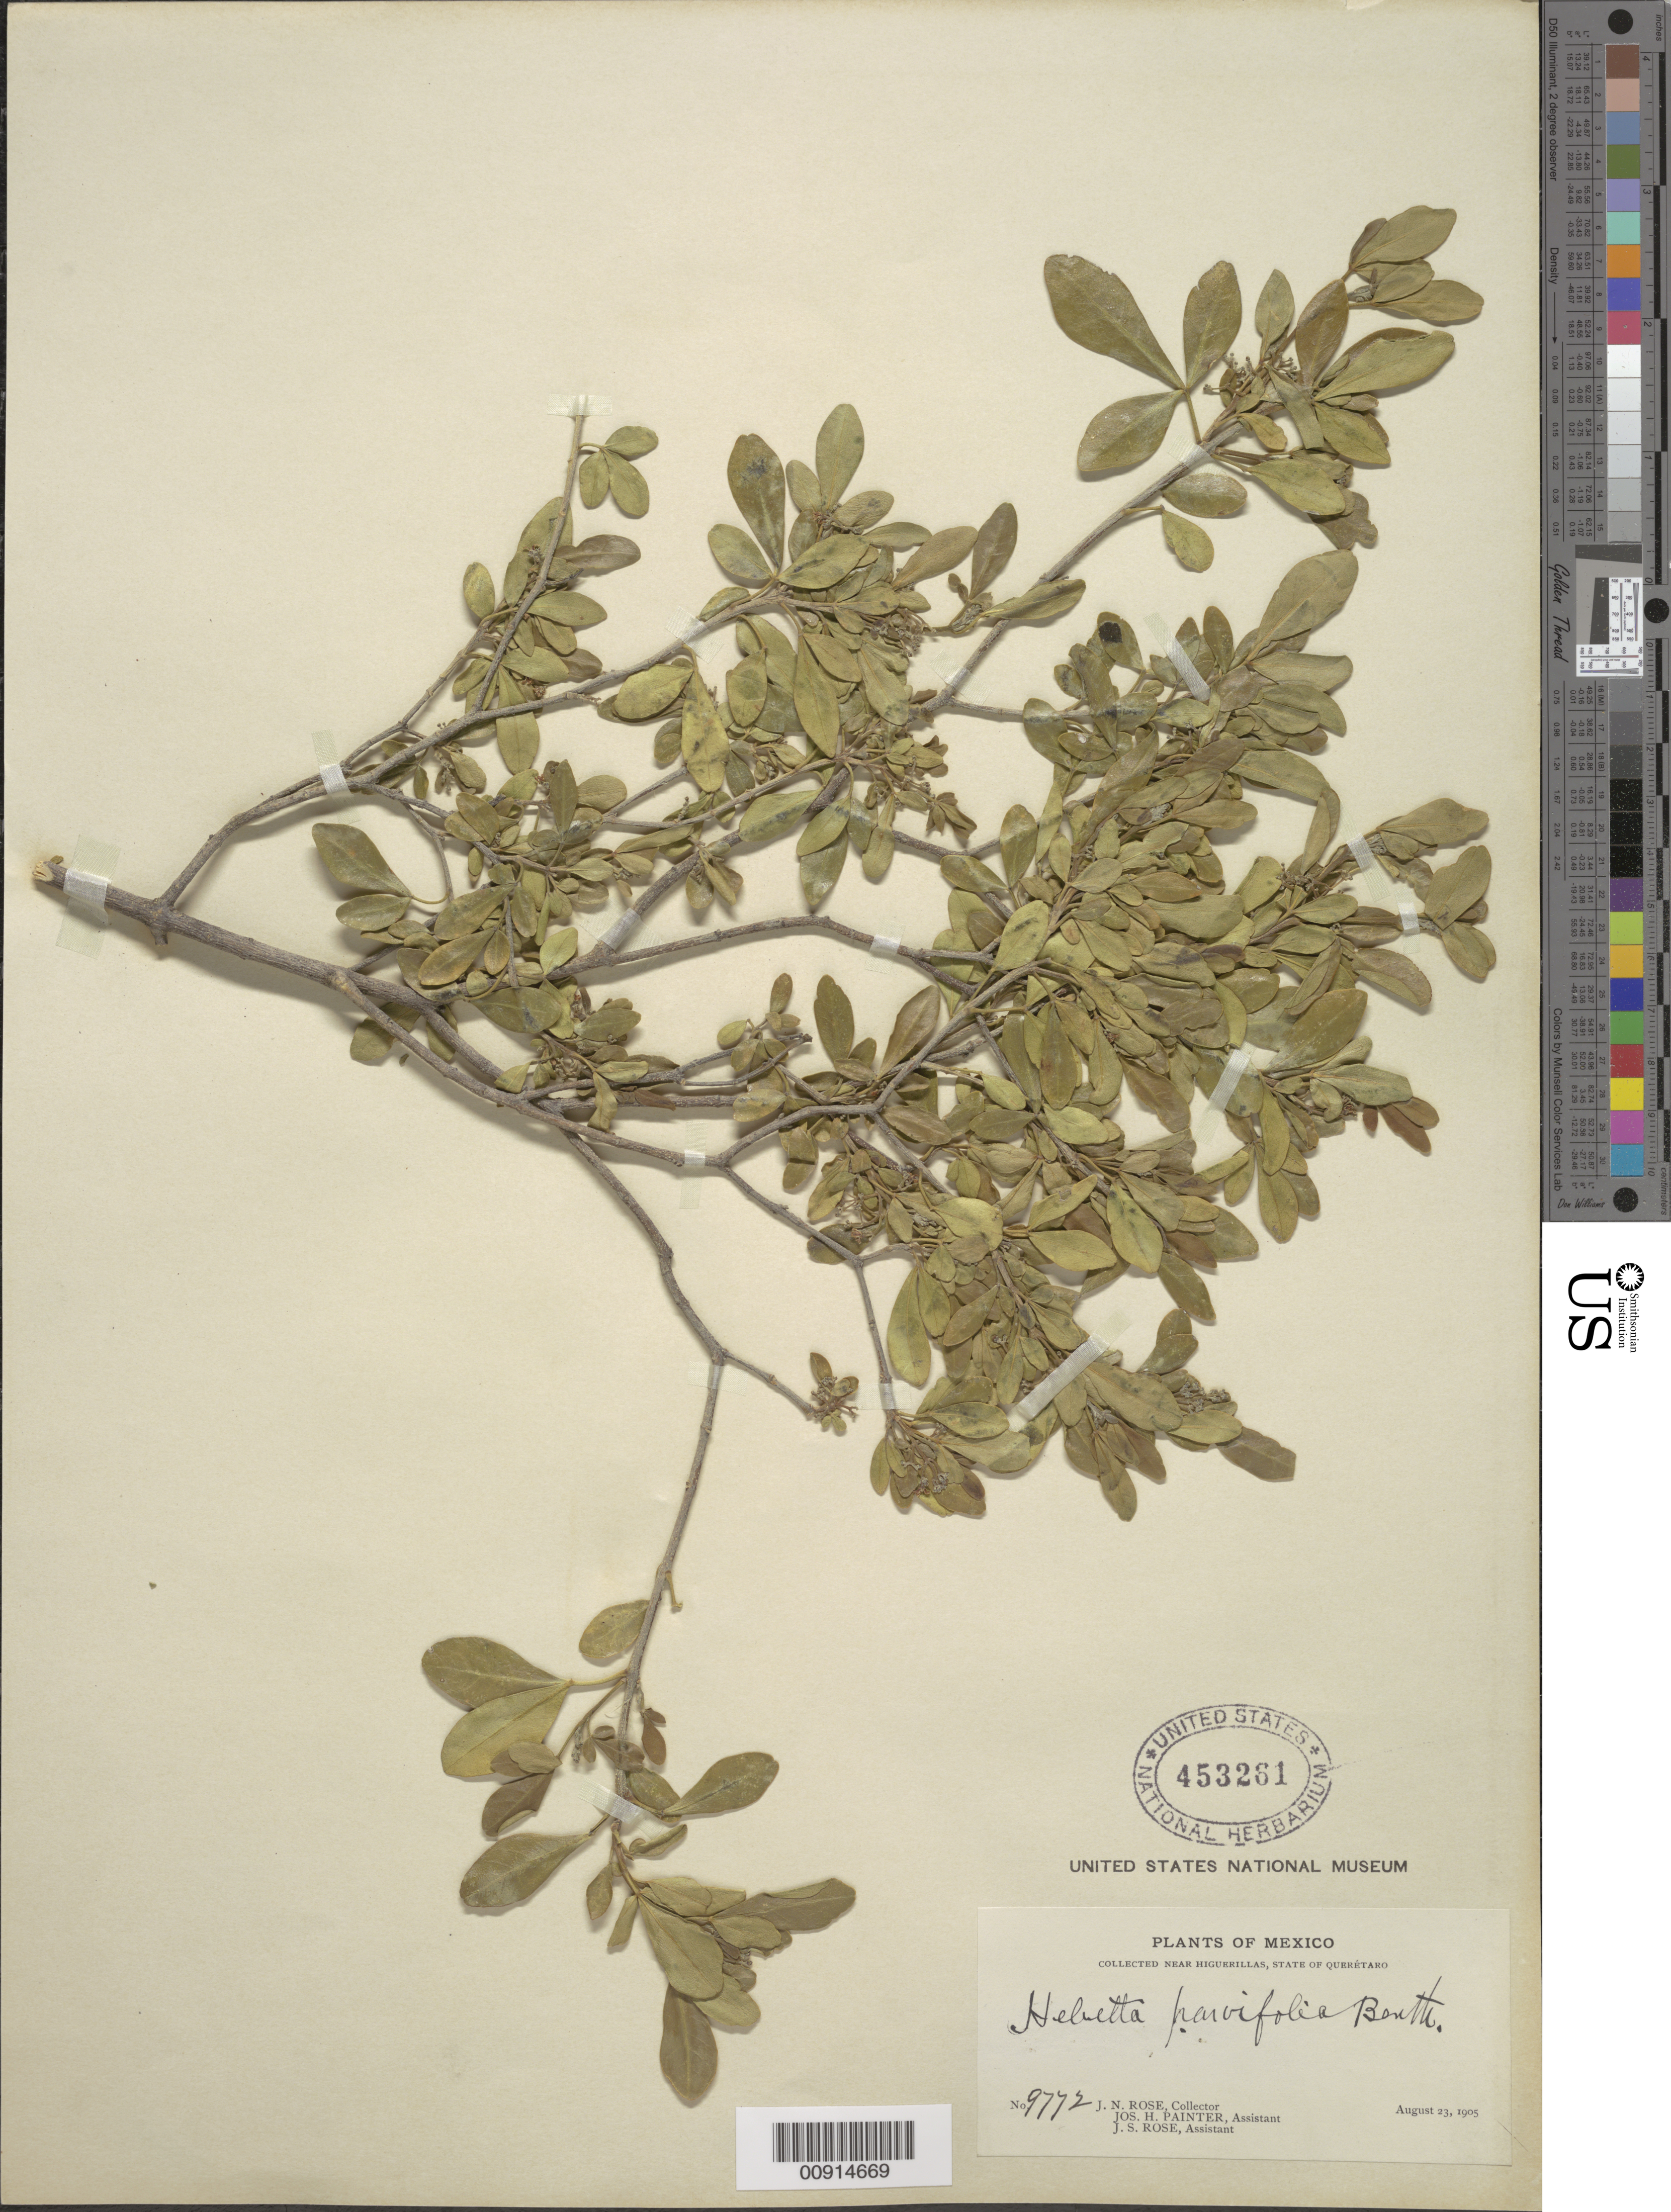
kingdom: Plantae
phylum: Tracheophyta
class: Magnoliopsida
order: Sapindales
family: Rutaceae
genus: Helietta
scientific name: Helietta parvifolia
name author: (A. Gray ex Hemsl.) Benth.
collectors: J. N. Rose, J. H. Painter & J. S. Rose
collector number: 9772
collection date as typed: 23 Aug 1905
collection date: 1905-08-23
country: Mexico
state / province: Querétaro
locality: Near Higuerillas, State of Querétaro.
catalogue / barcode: US 453261